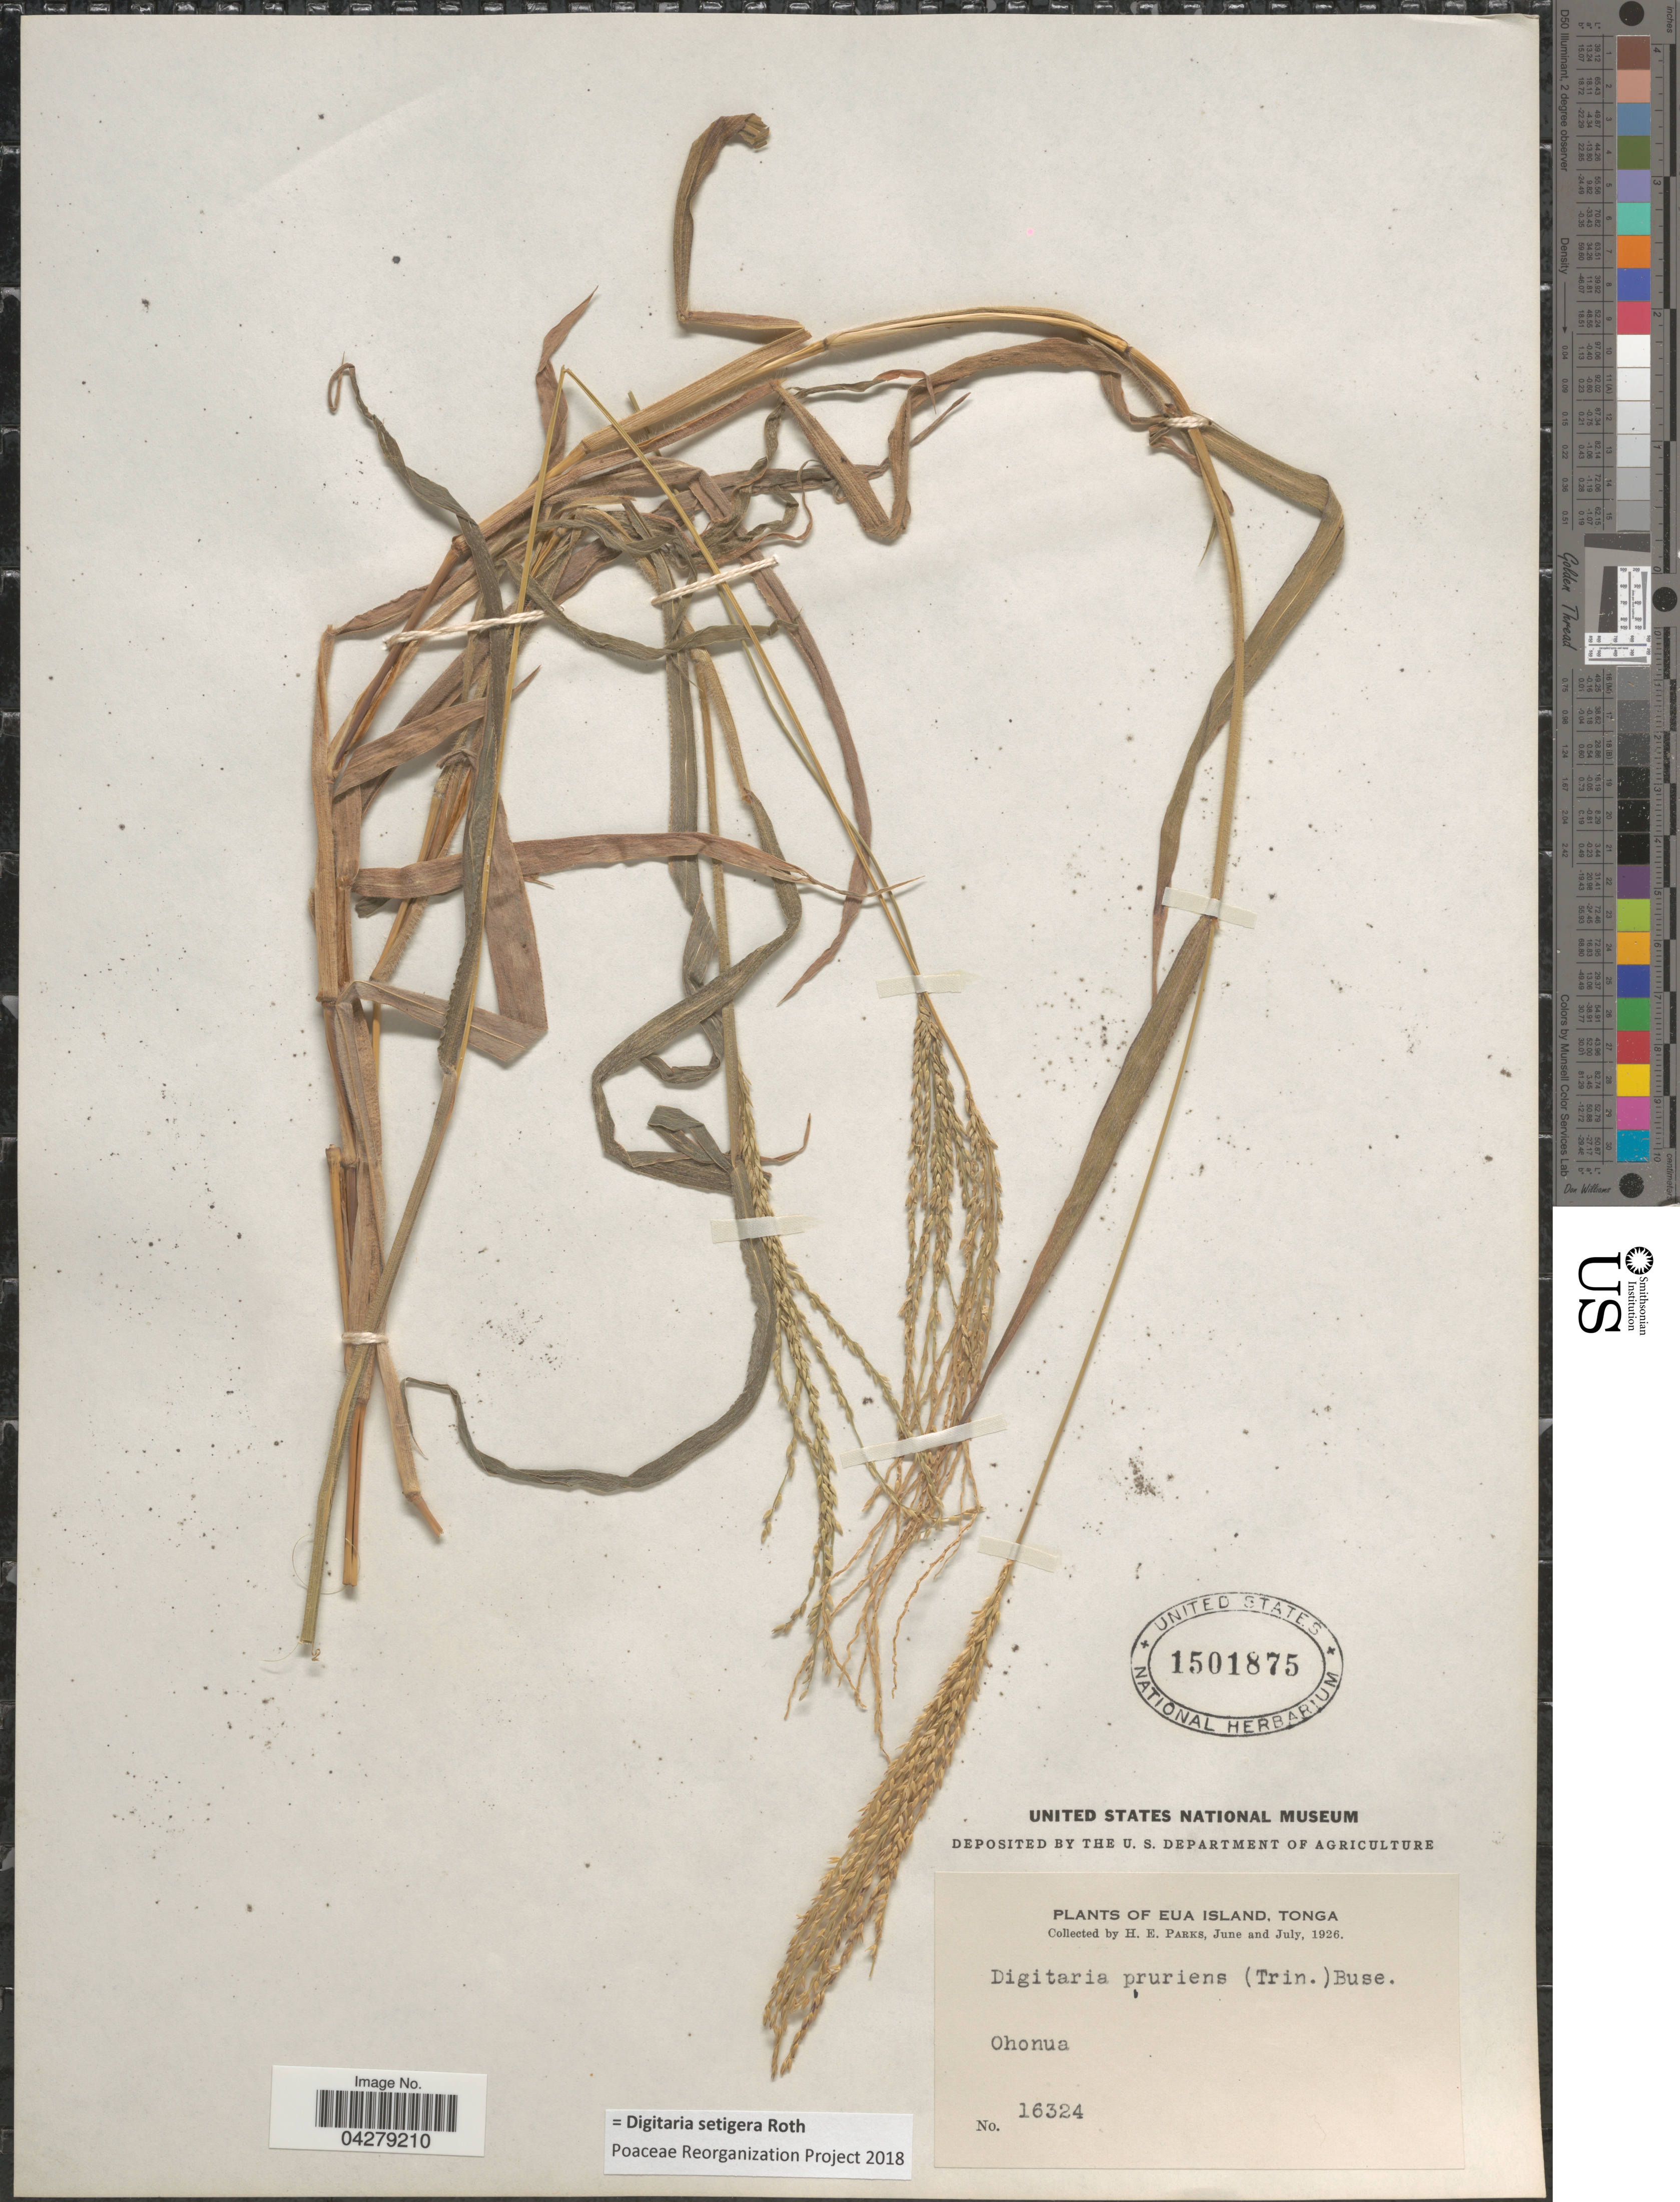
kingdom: Plantae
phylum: Tracheophyta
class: Liliopsida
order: Poales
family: Poaceae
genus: Digitaria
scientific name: Digitaria setigera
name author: Roth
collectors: H. E. Parks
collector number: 16324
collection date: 1926-06/1926-07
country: Tonga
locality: Eua Island. Ohonua.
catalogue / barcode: US 1501875